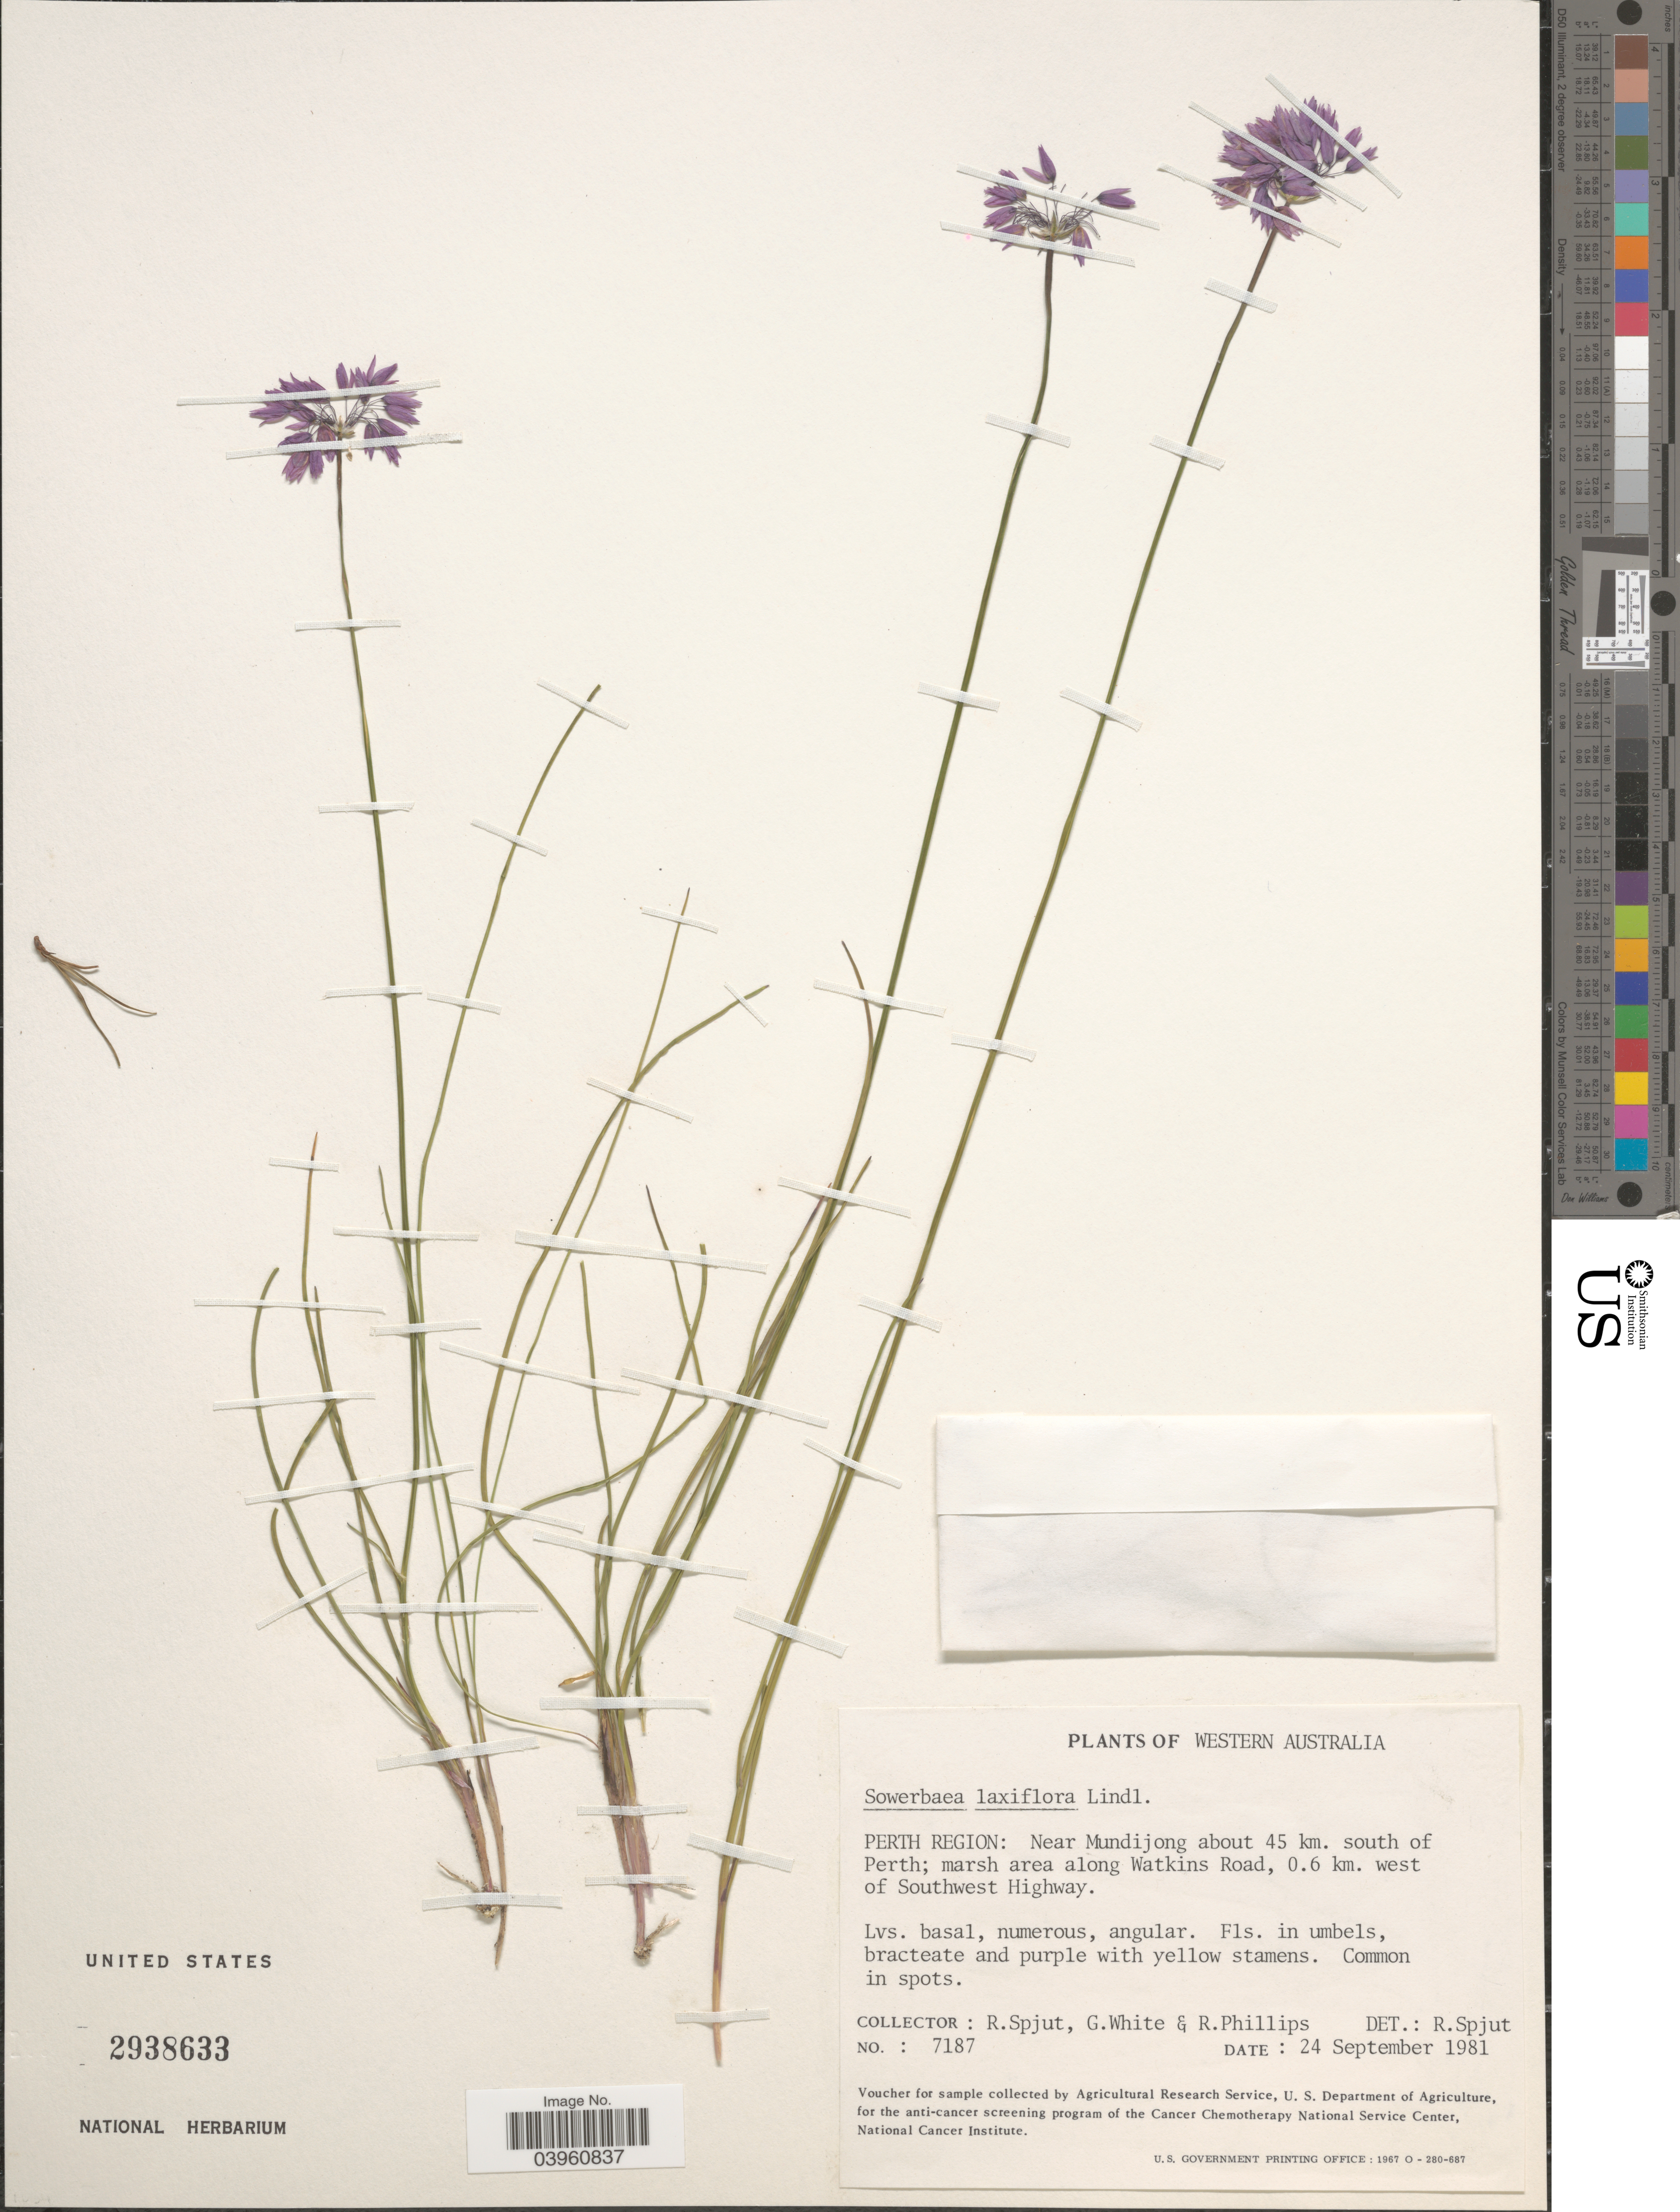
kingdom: Plantae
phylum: Tracheophyta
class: Liliopsida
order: Asparagales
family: Asparagaceae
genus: Sowerbaea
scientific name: Sowerbaea laxiflora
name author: Lindl.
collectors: R. Spjut, G. White & R. Phillips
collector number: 7187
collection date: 1981-09-24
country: Australia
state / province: Western Australia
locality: Perth Region: Near Mundijong about 45 km. south of Perth; marsh area along Watkins Road, 0.6 km. west of Southwest Highway.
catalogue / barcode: US 2938633